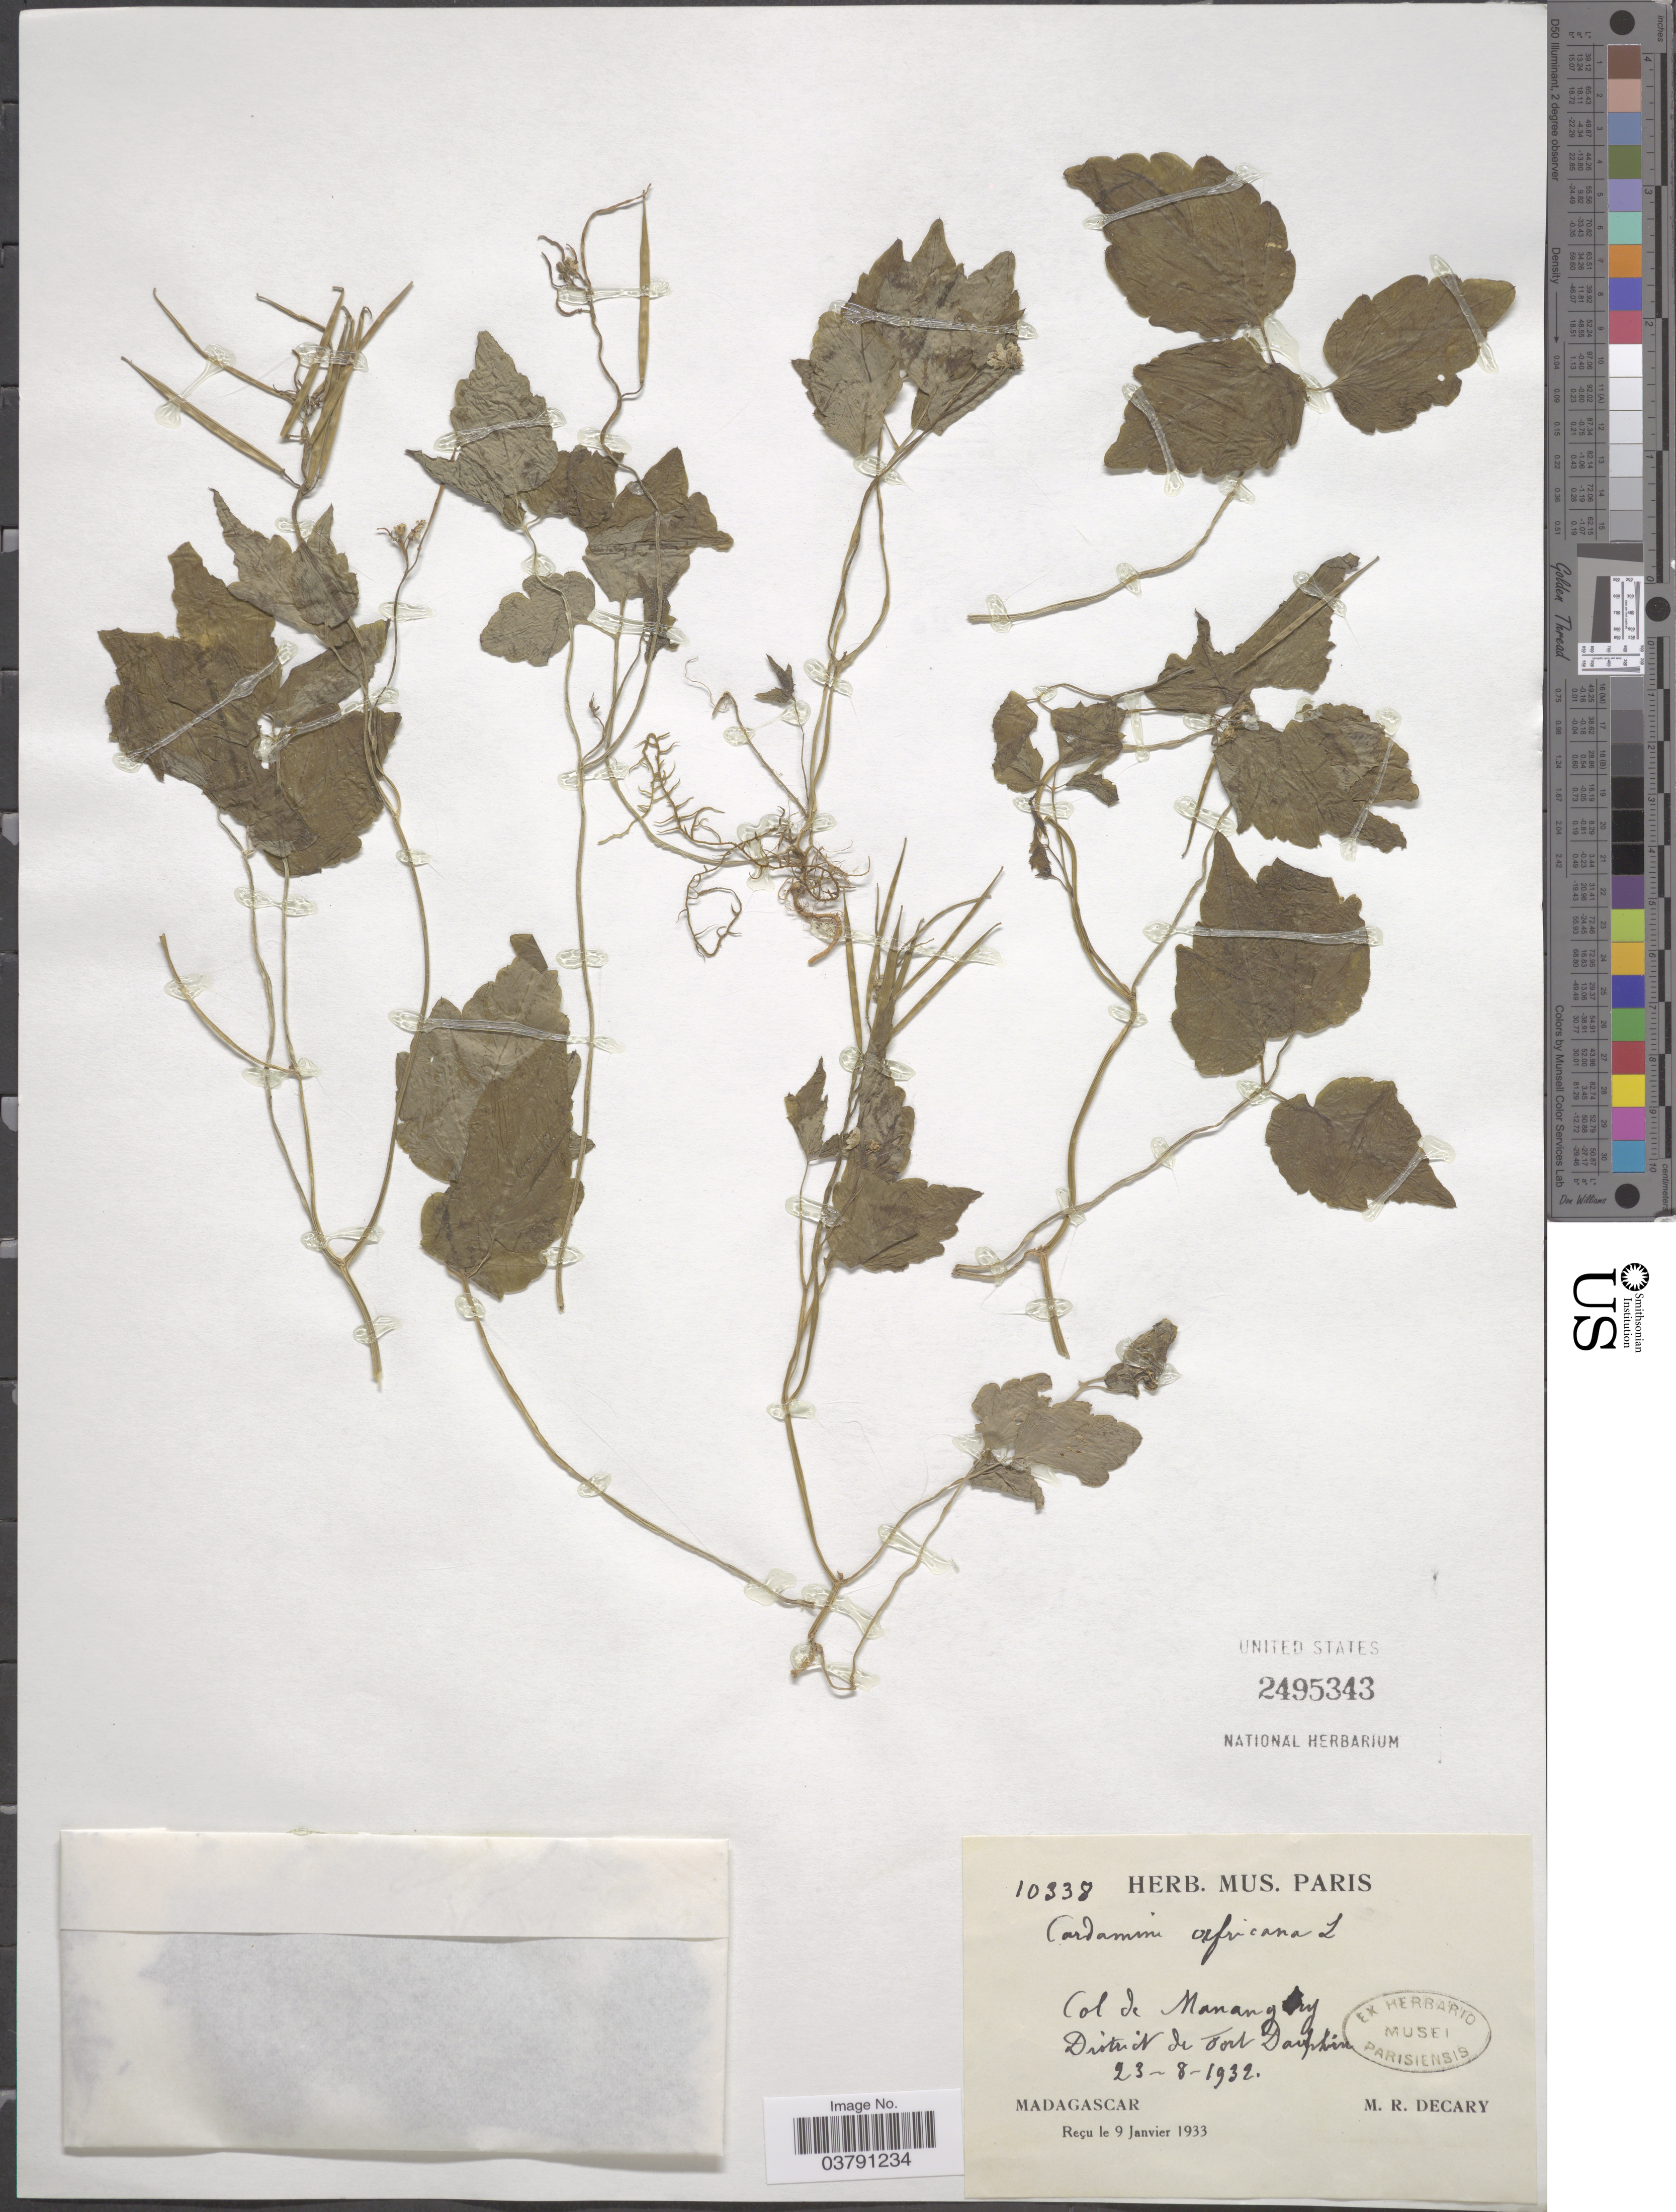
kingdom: Plantae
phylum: Tracheophyta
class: Magnoliopsida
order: Brassicales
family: Brassicaceae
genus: Cardamine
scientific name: Cardamine africana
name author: L.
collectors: R. Decary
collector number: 10338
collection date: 1932-08-23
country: Madagascar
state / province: Anosy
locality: Col de Manangotry [Manangotry Pass]. District de Fort Dauphin [Tôlanaro District].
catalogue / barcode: US 2495343